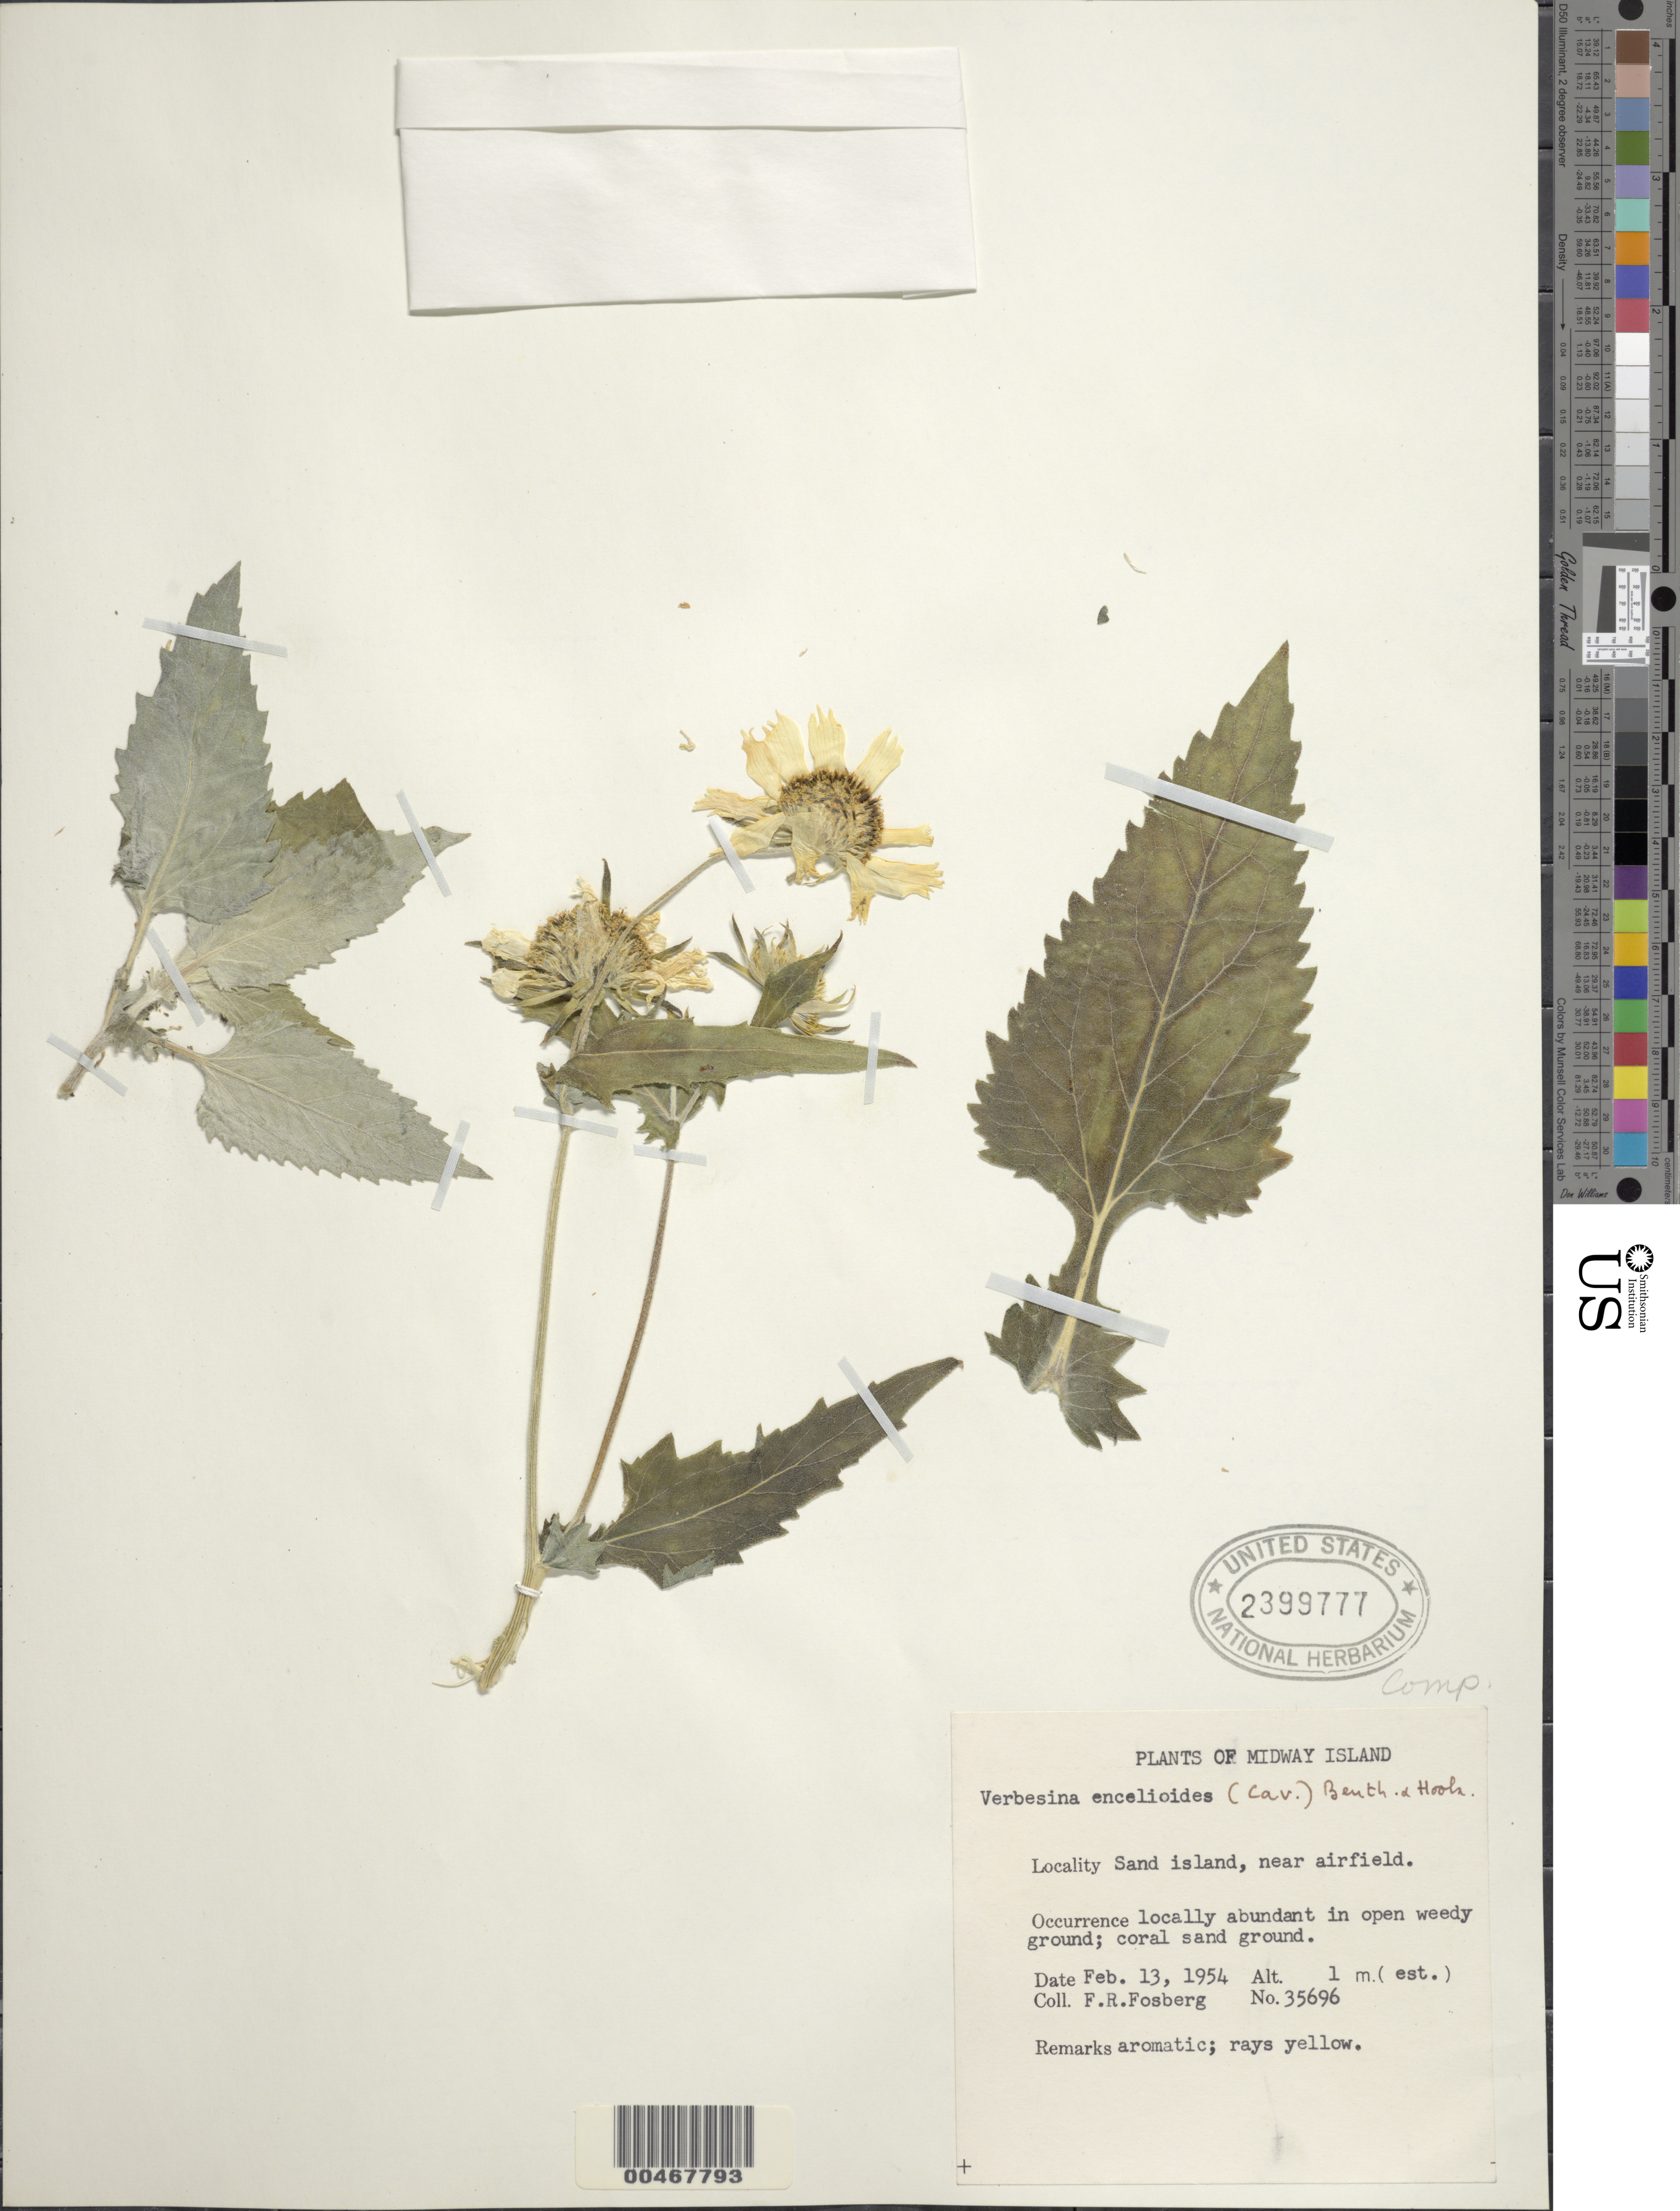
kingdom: Plantae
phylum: Tracheophyta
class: Magnoliopsida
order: Asterales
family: Asteraceae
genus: Verbesina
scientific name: Verbesina encelioides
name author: (Cav.) Benth. & Hook. ex A. Gray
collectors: F. R. Fosberg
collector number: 35696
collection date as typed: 13 Feb 1954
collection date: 1954-02-13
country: U.S. Administered Pacific Islands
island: Midway Atoll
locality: Near airfield, Sand Islet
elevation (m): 1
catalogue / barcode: US 2399777